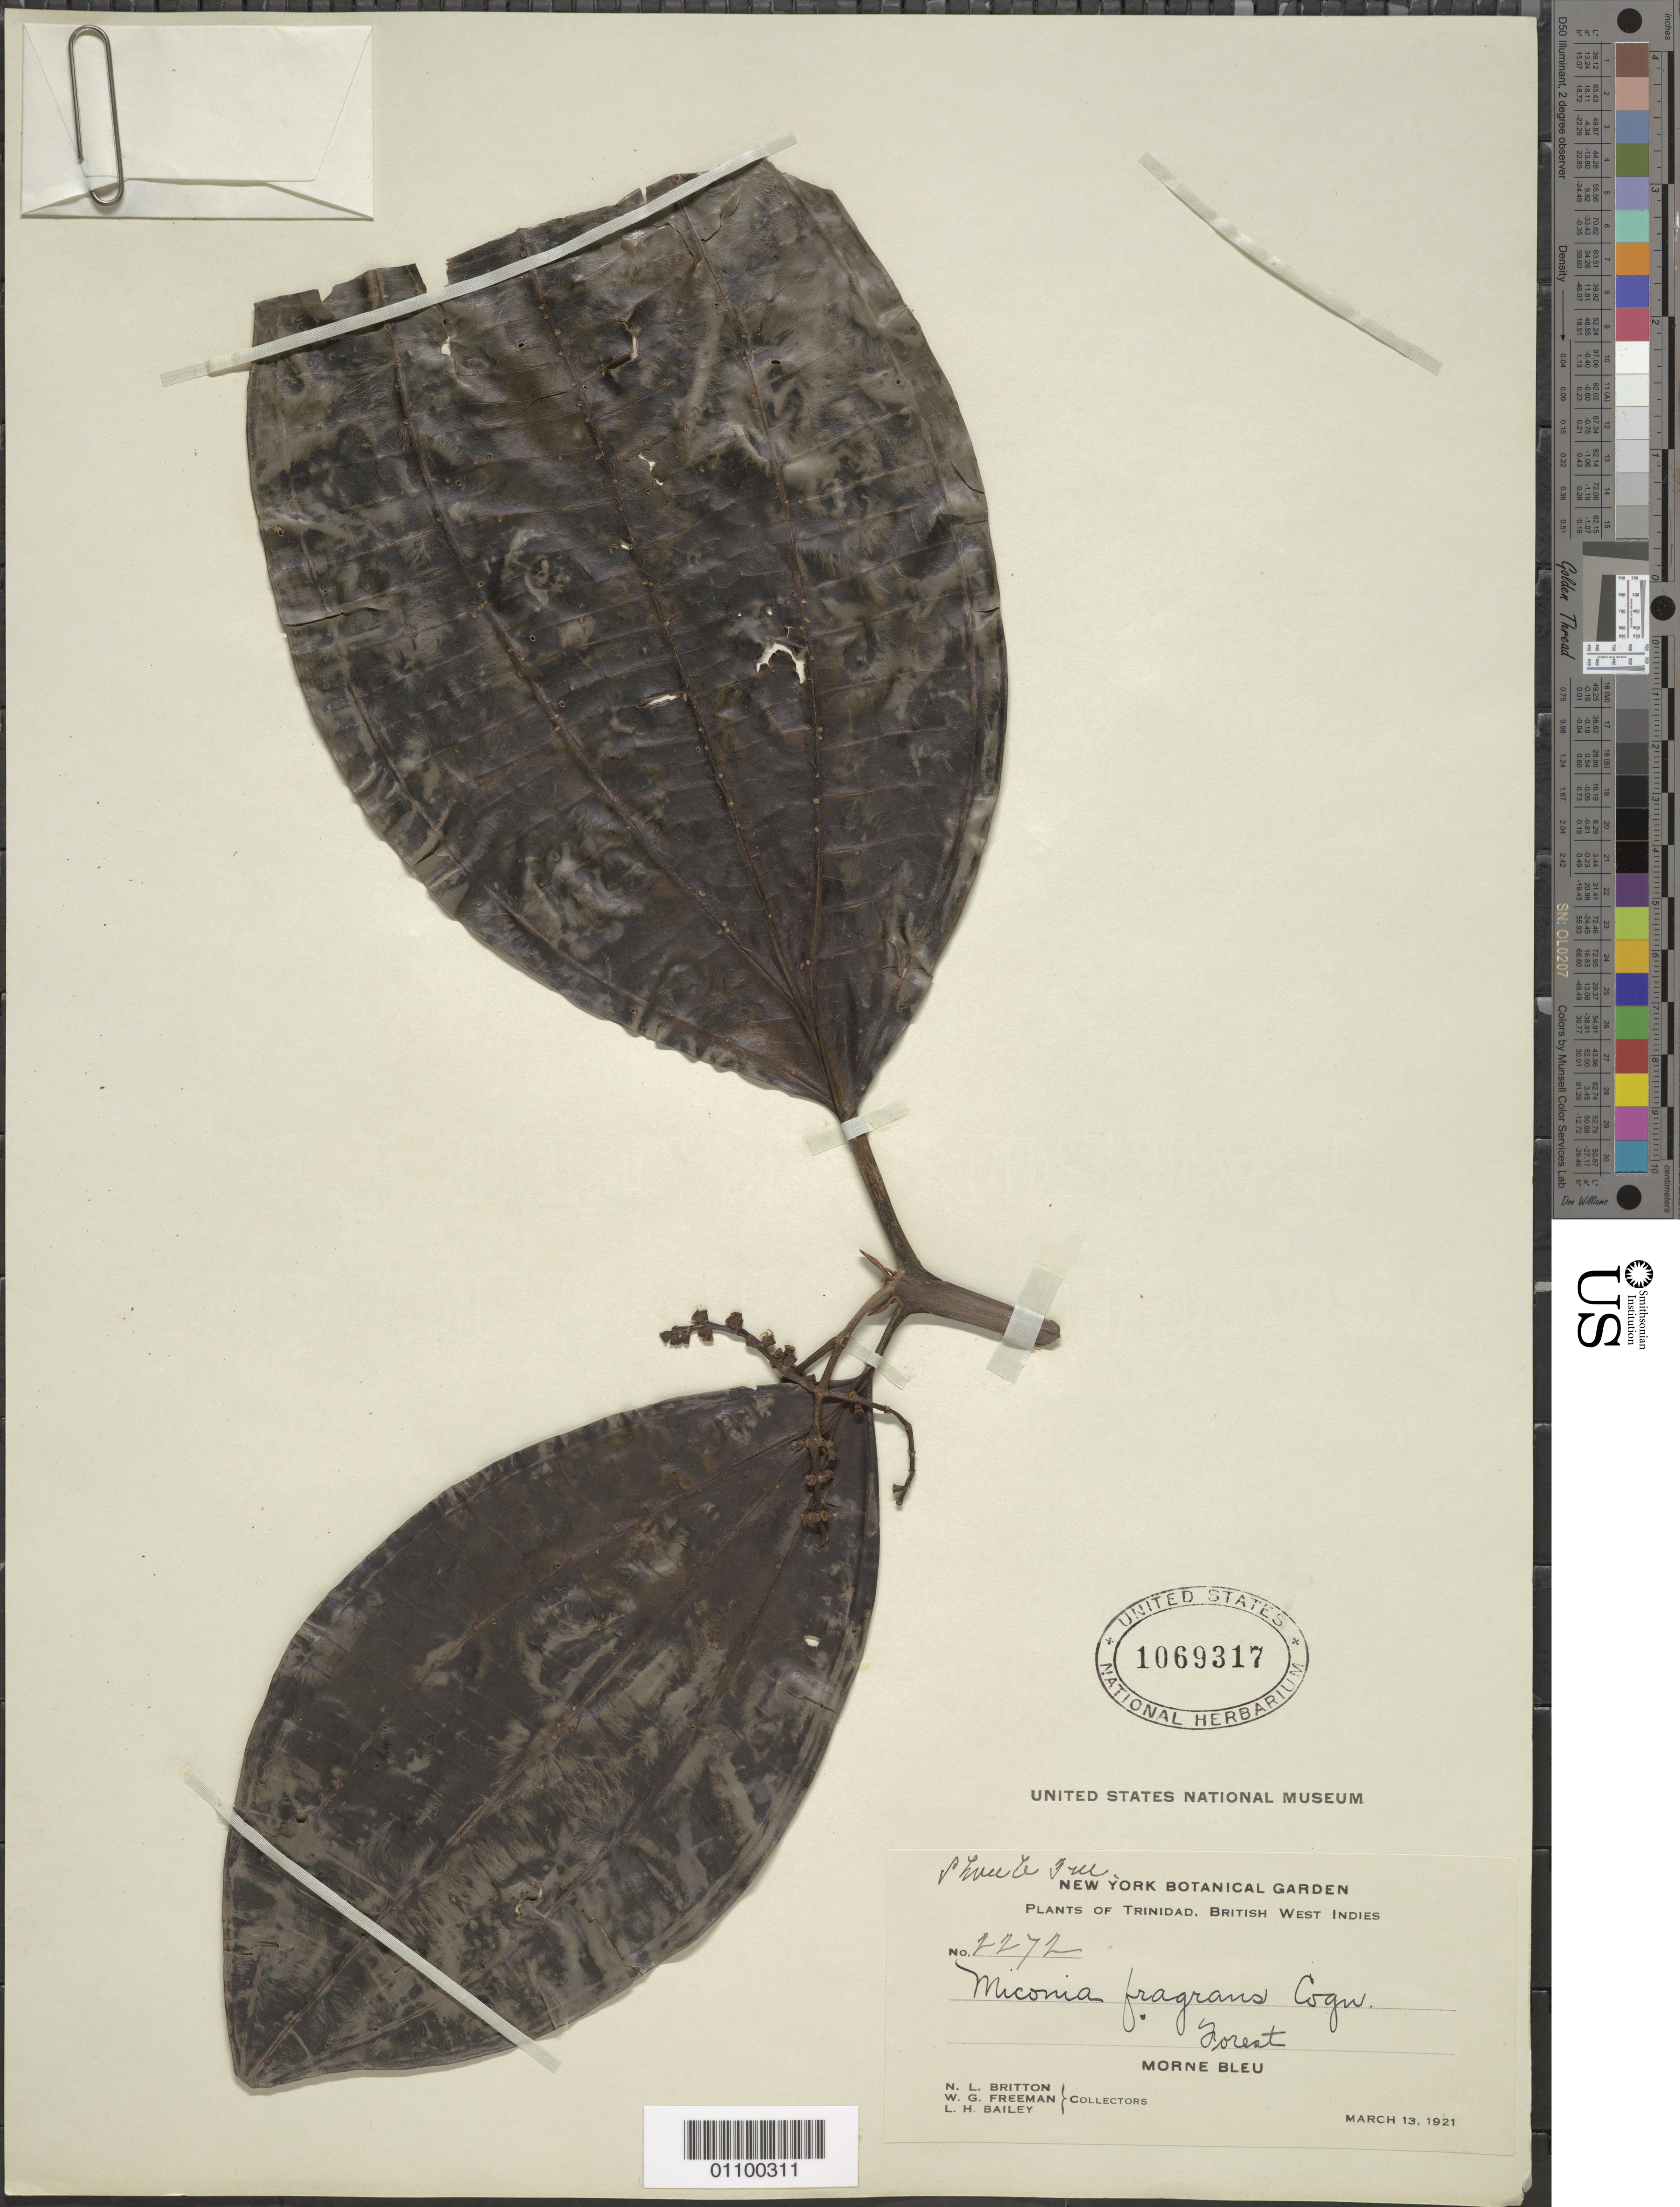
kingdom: Plantae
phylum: Tracheophyta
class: Magnoliopsida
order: Myrtales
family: Melastomataceae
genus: Miconia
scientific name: Miconia fragrans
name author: Cogn.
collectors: N. Britton, W. Freeman & L. H. Bailey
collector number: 2272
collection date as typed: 13 Mar 1921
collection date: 1921-03-13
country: Trinidad and Tobago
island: Trinidad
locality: Morne Bleu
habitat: forest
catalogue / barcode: US 1069317